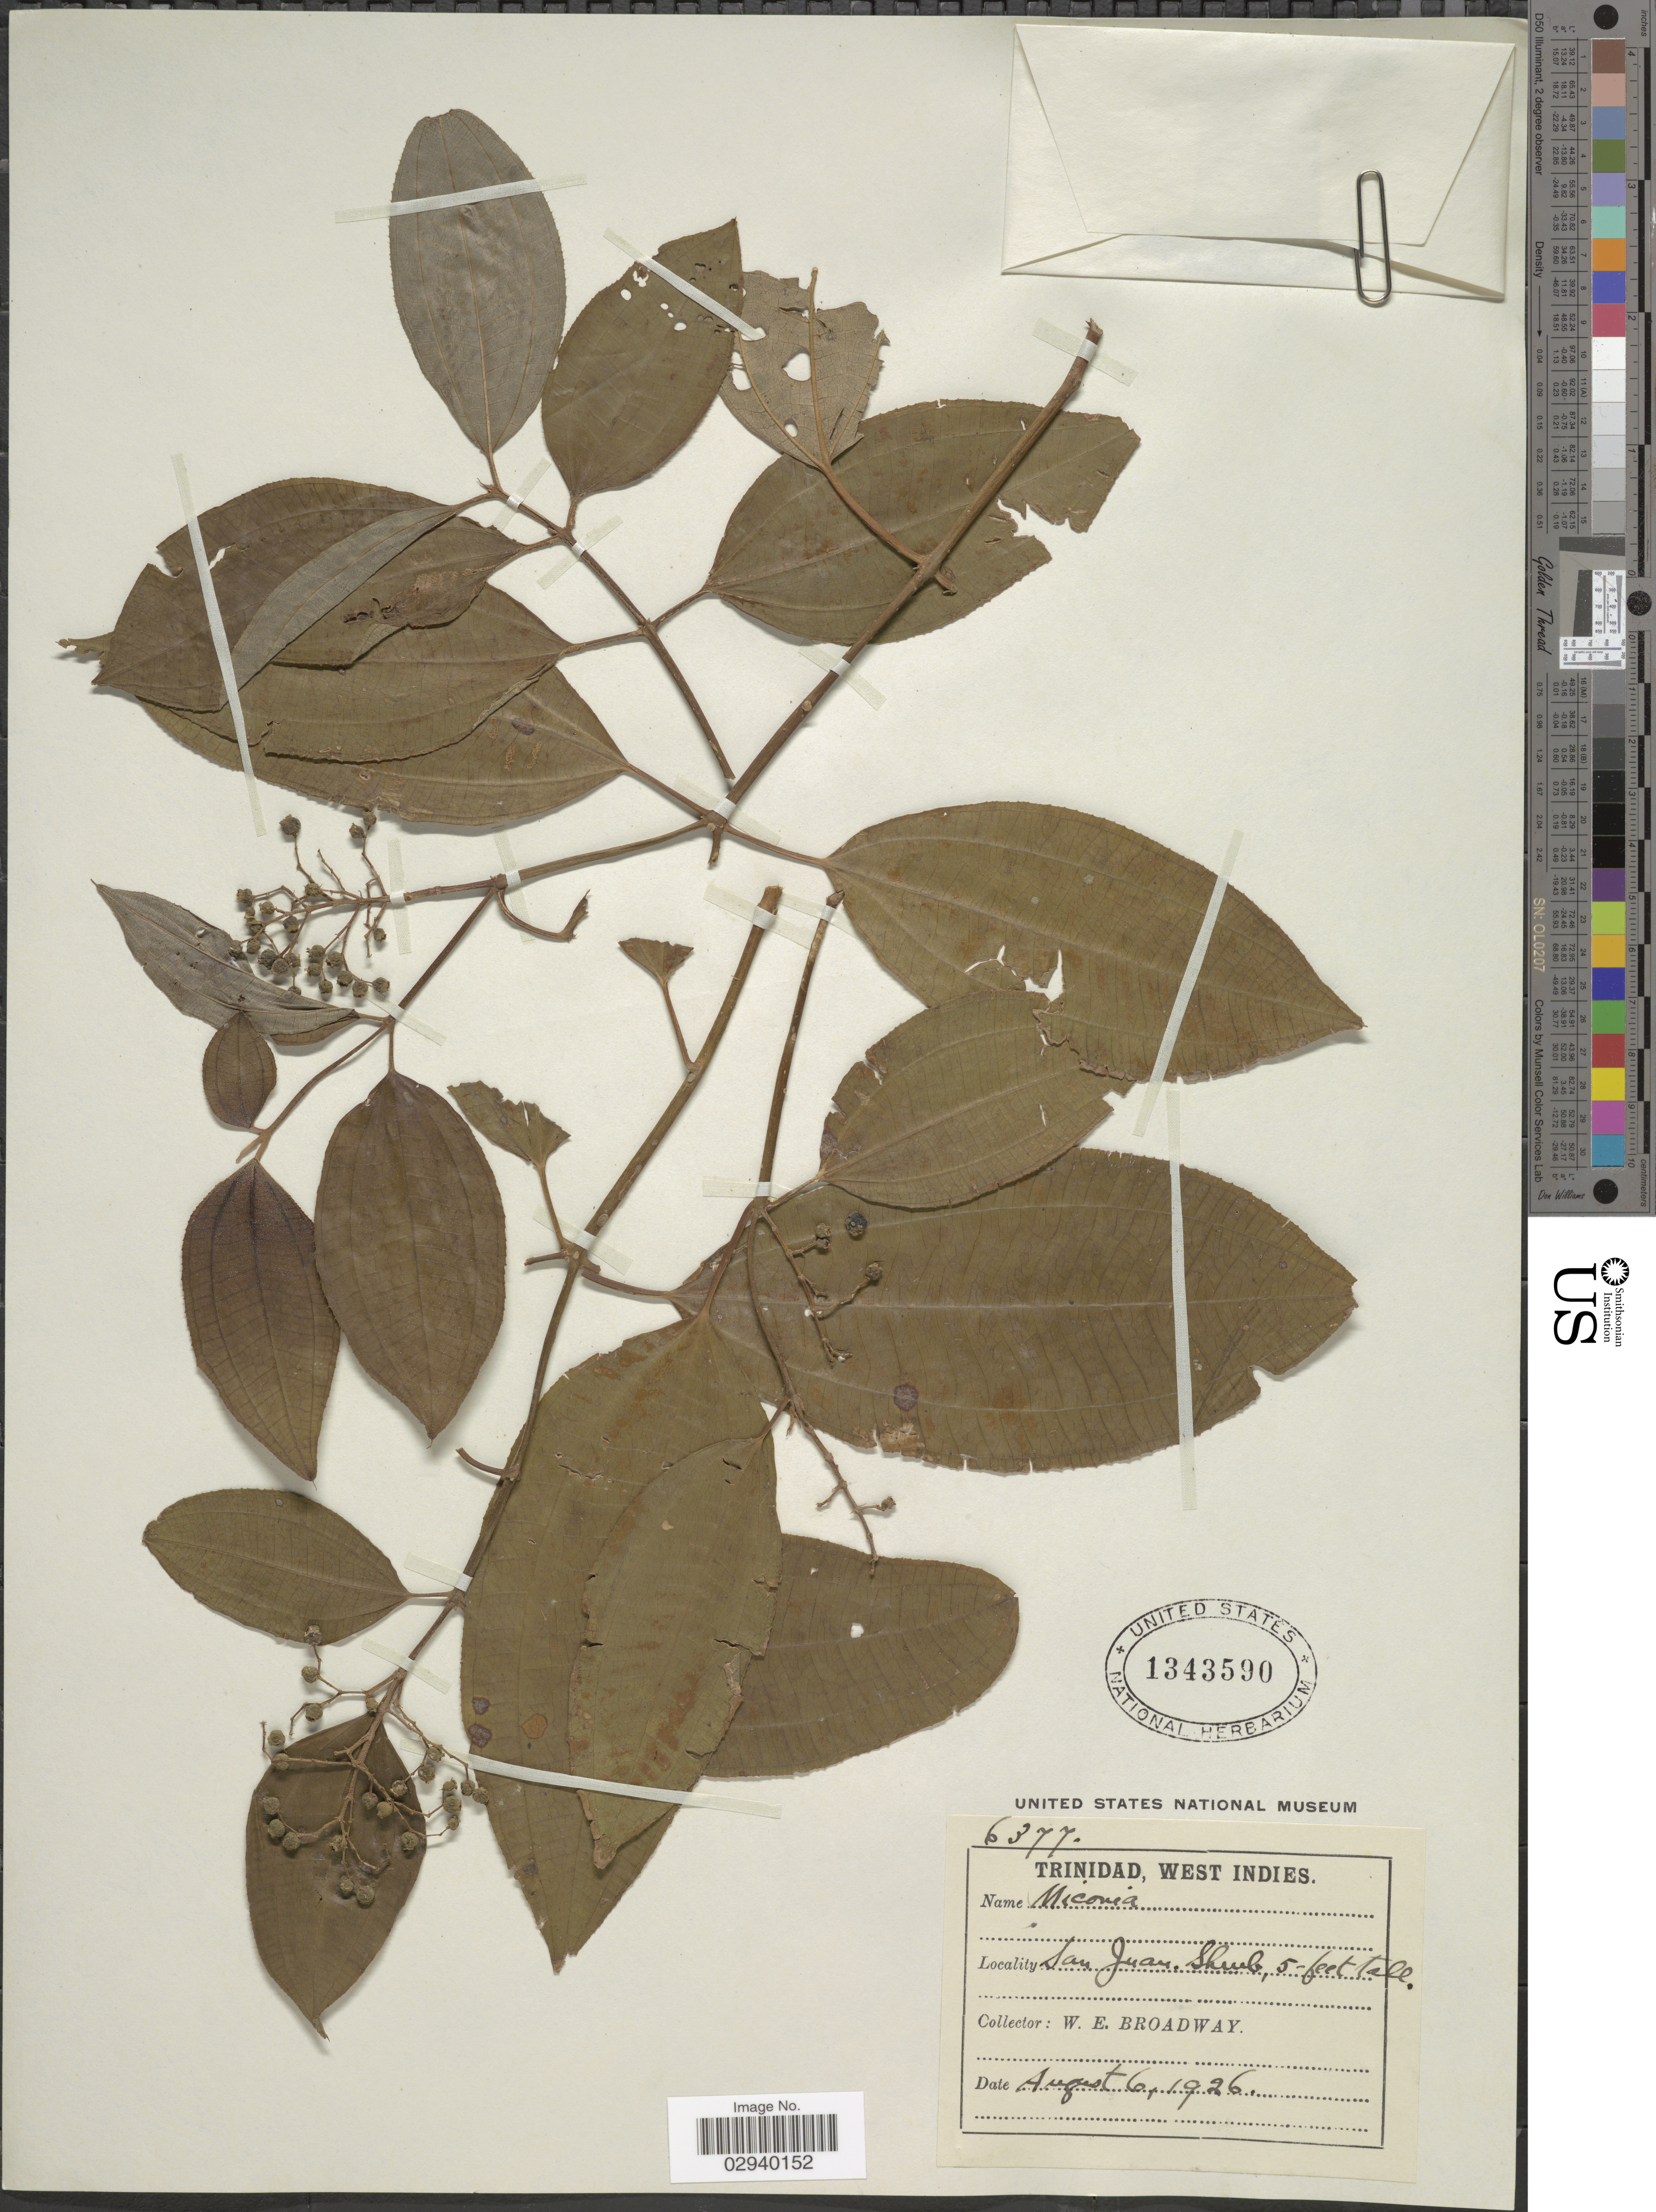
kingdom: Plantae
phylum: Tracheophyta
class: Magnoliopsida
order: Myrtales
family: Melastomataceae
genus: Miconia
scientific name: Miconia laevigata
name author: (L.) D. Don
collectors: W. E. Broadway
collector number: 6377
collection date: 1926-08-06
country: Trinidad and Tobago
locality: Trinidad, West Indies. San Juan.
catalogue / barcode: US 1343590